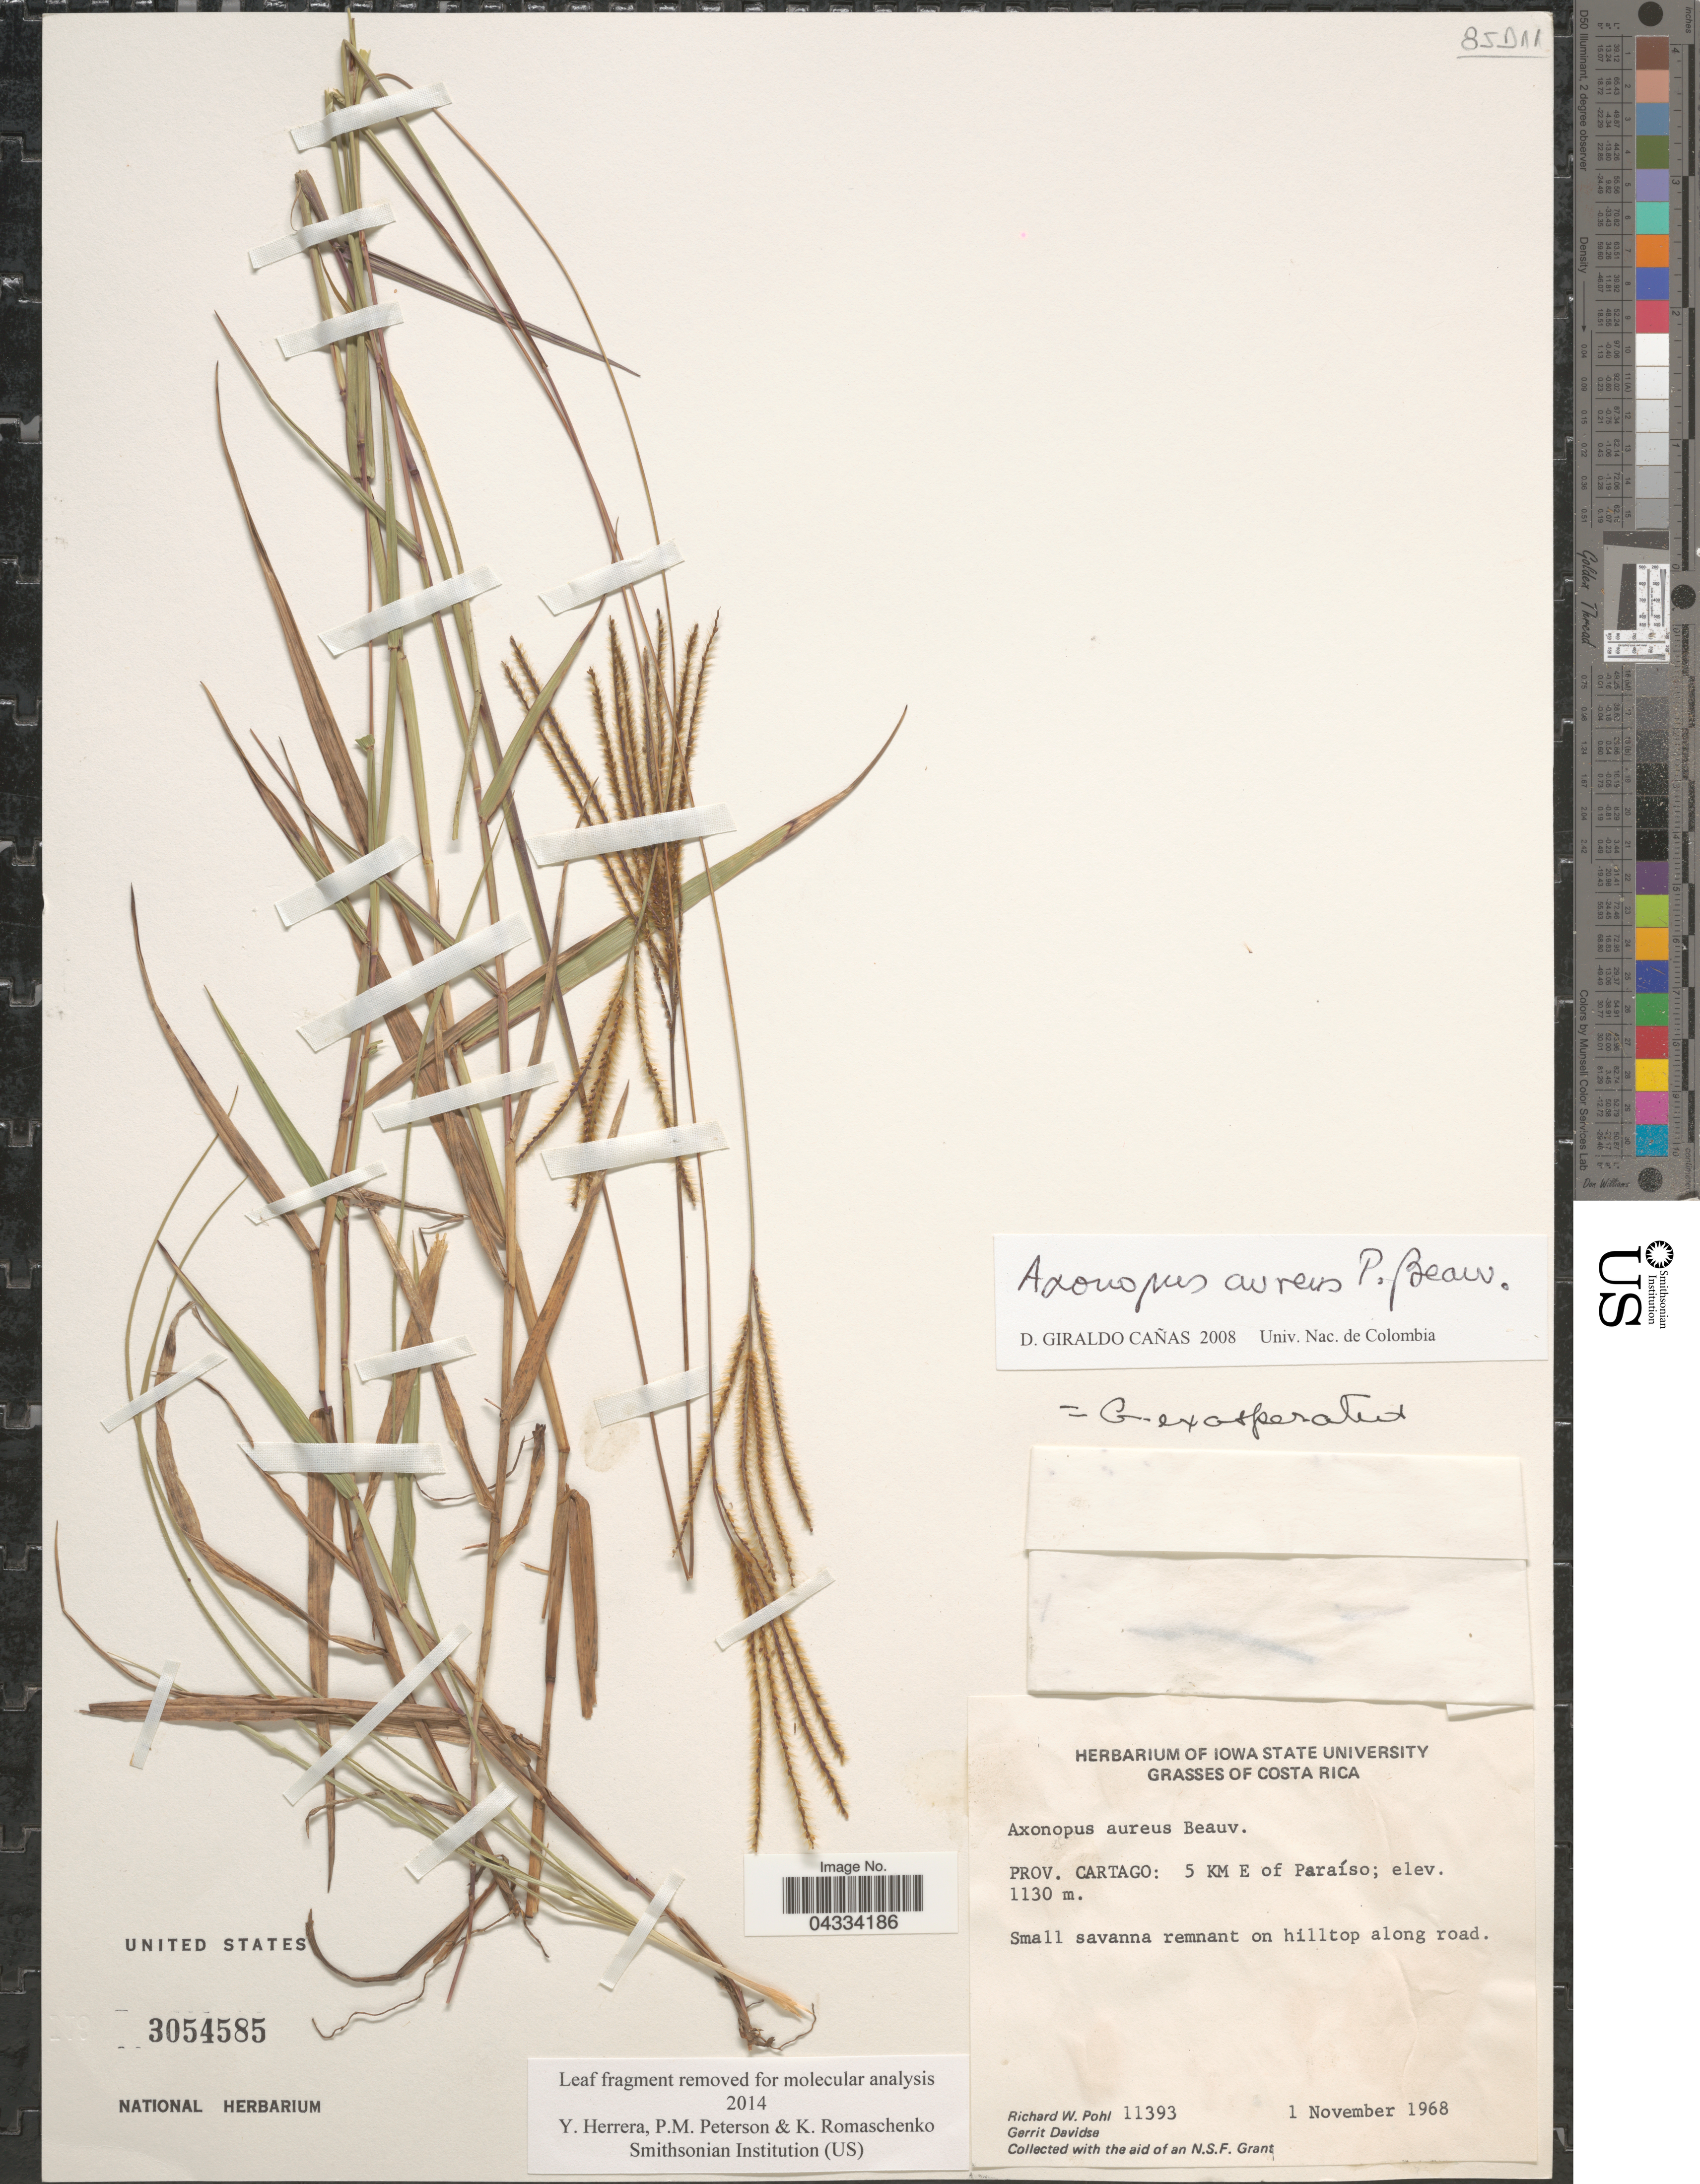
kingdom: Plantae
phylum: Tracheophyta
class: Liliopsida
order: Poales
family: Poaceae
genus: Axonopus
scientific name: Axonopus aureus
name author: P. Beauv.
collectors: R. W. Pohl & G. Davidse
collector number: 11393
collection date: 1968-11-01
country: Costa Rica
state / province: Cartago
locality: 5 KM E of Paraíso. Small savanna remnant on hilltop along road.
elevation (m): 1130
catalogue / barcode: US 3054585